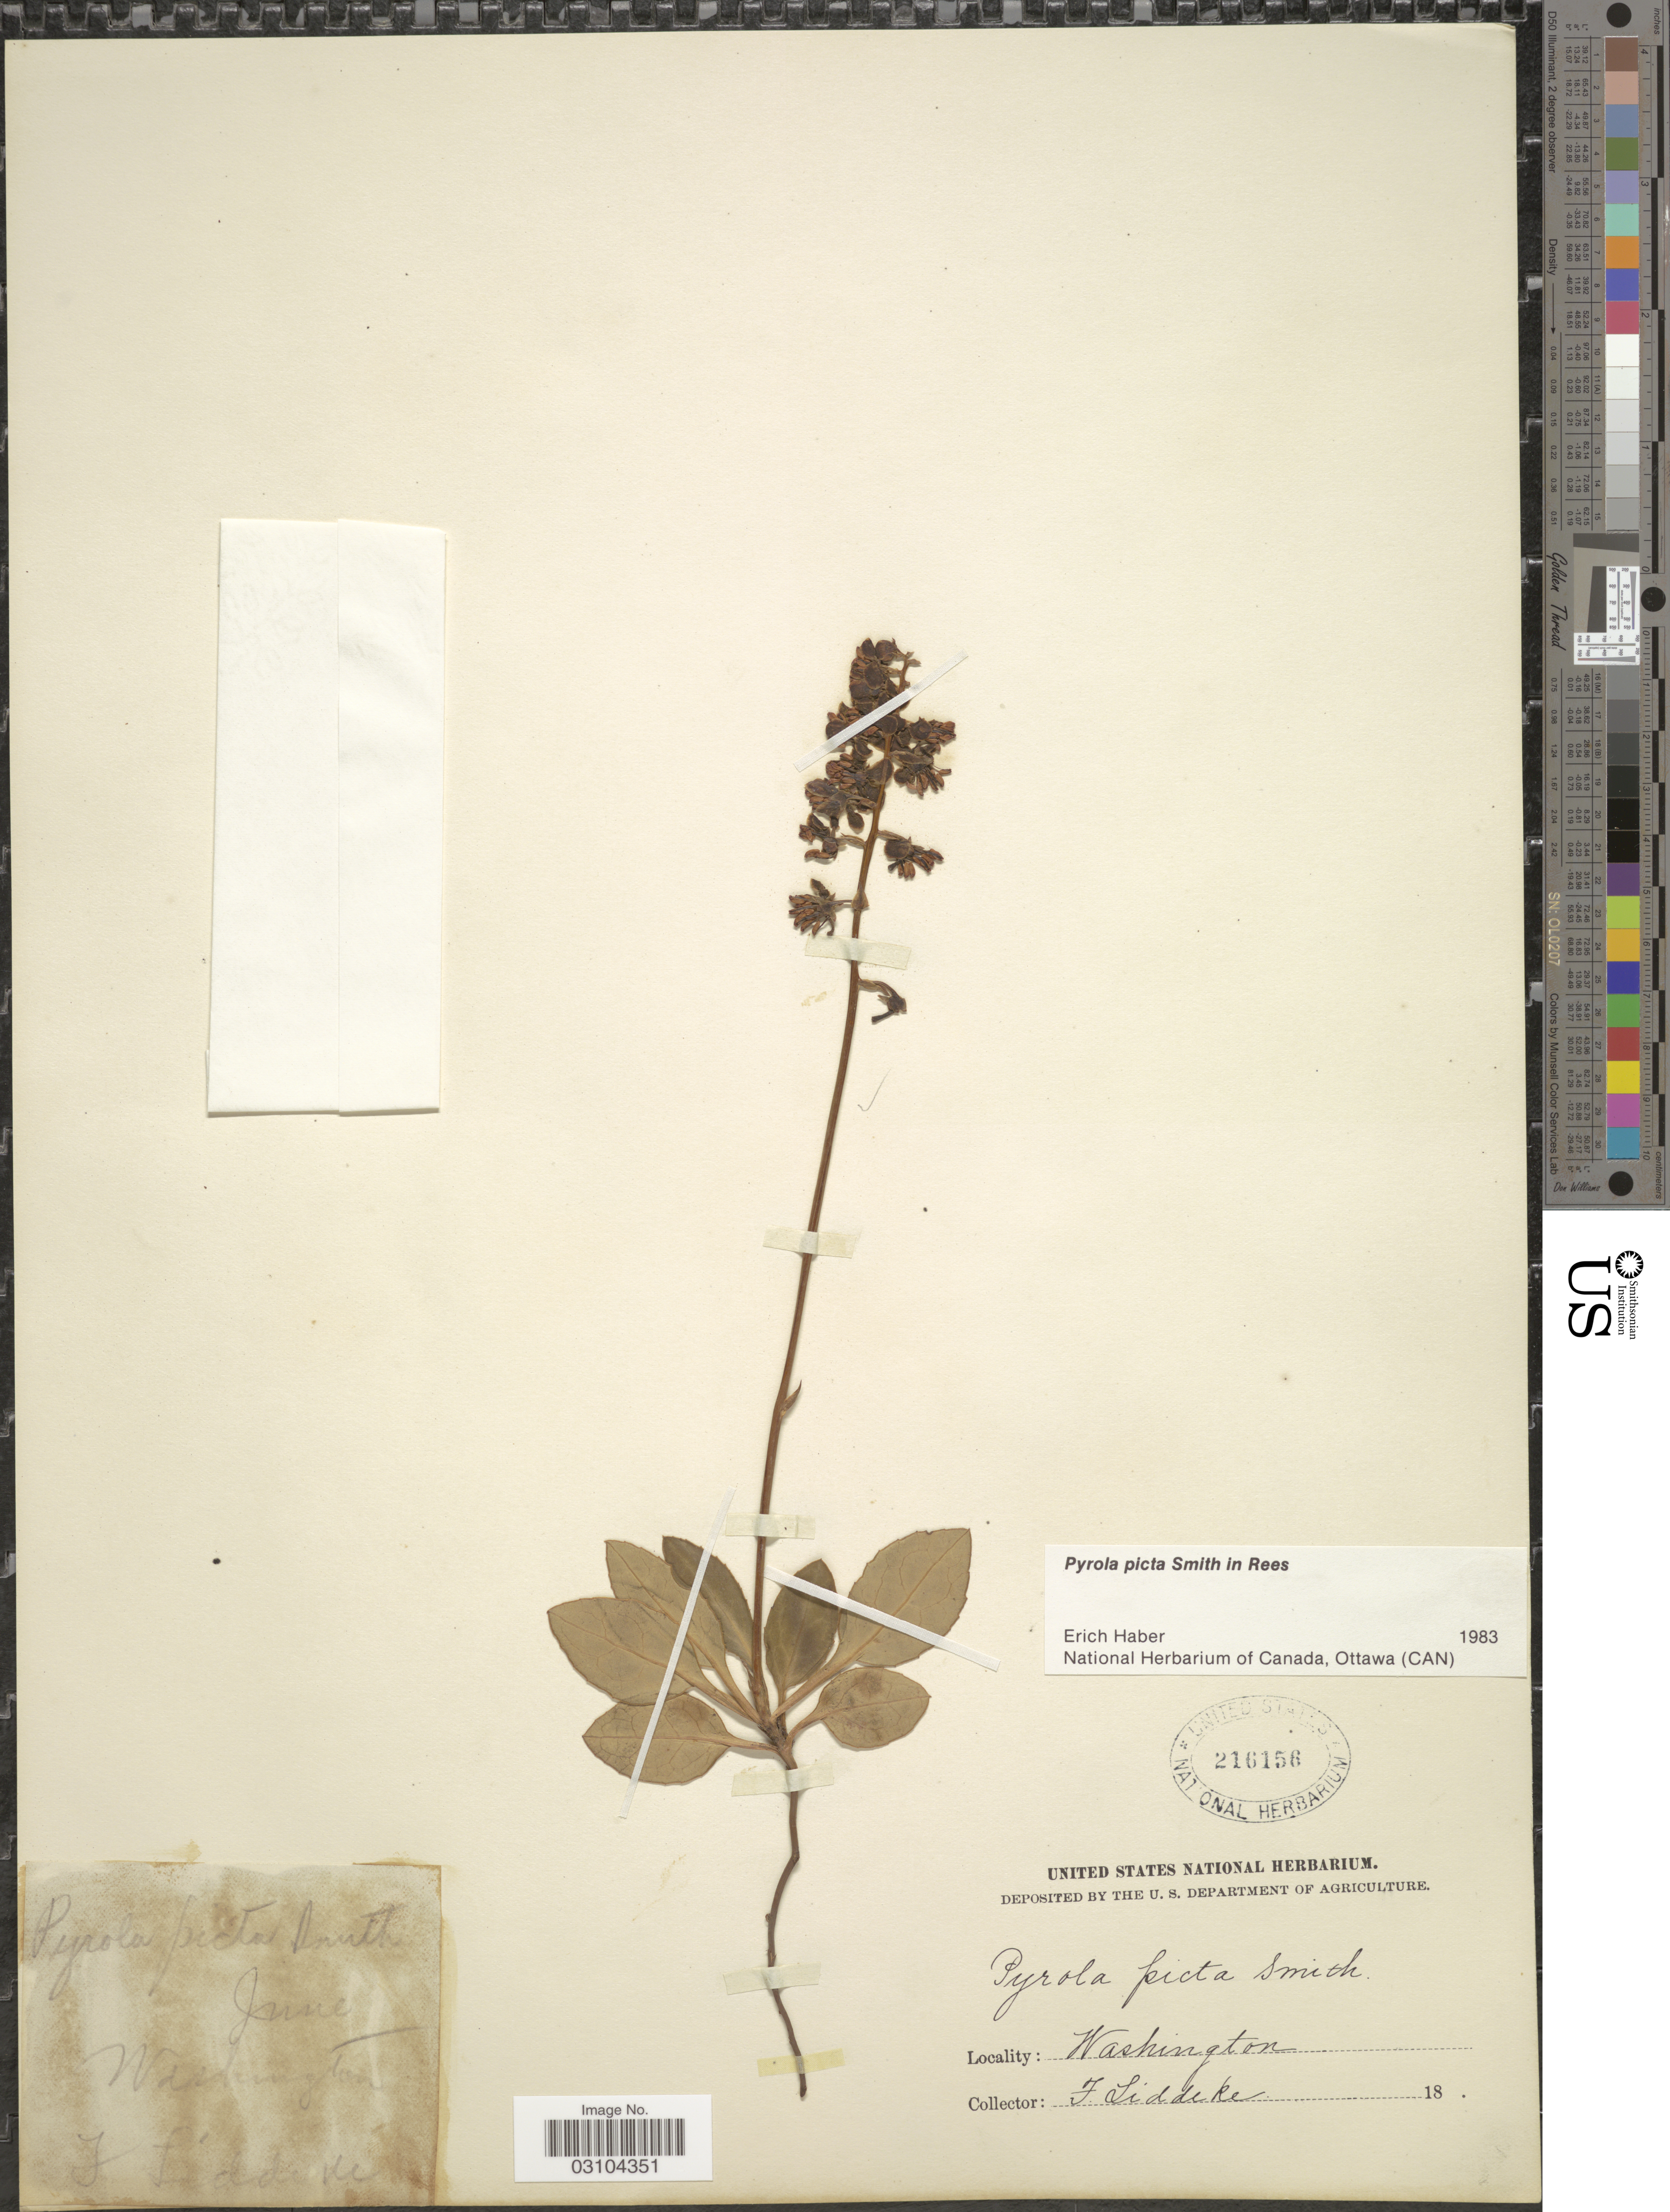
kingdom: Plantae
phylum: Tracheophyta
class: Magnoliopsida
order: Ericales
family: Ericaceae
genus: Pyrola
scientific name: Pyrola picta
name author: Sm. in Rees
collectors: F. Liddeke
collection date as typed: June 18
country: United States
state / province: Washington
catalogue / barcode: US 216156